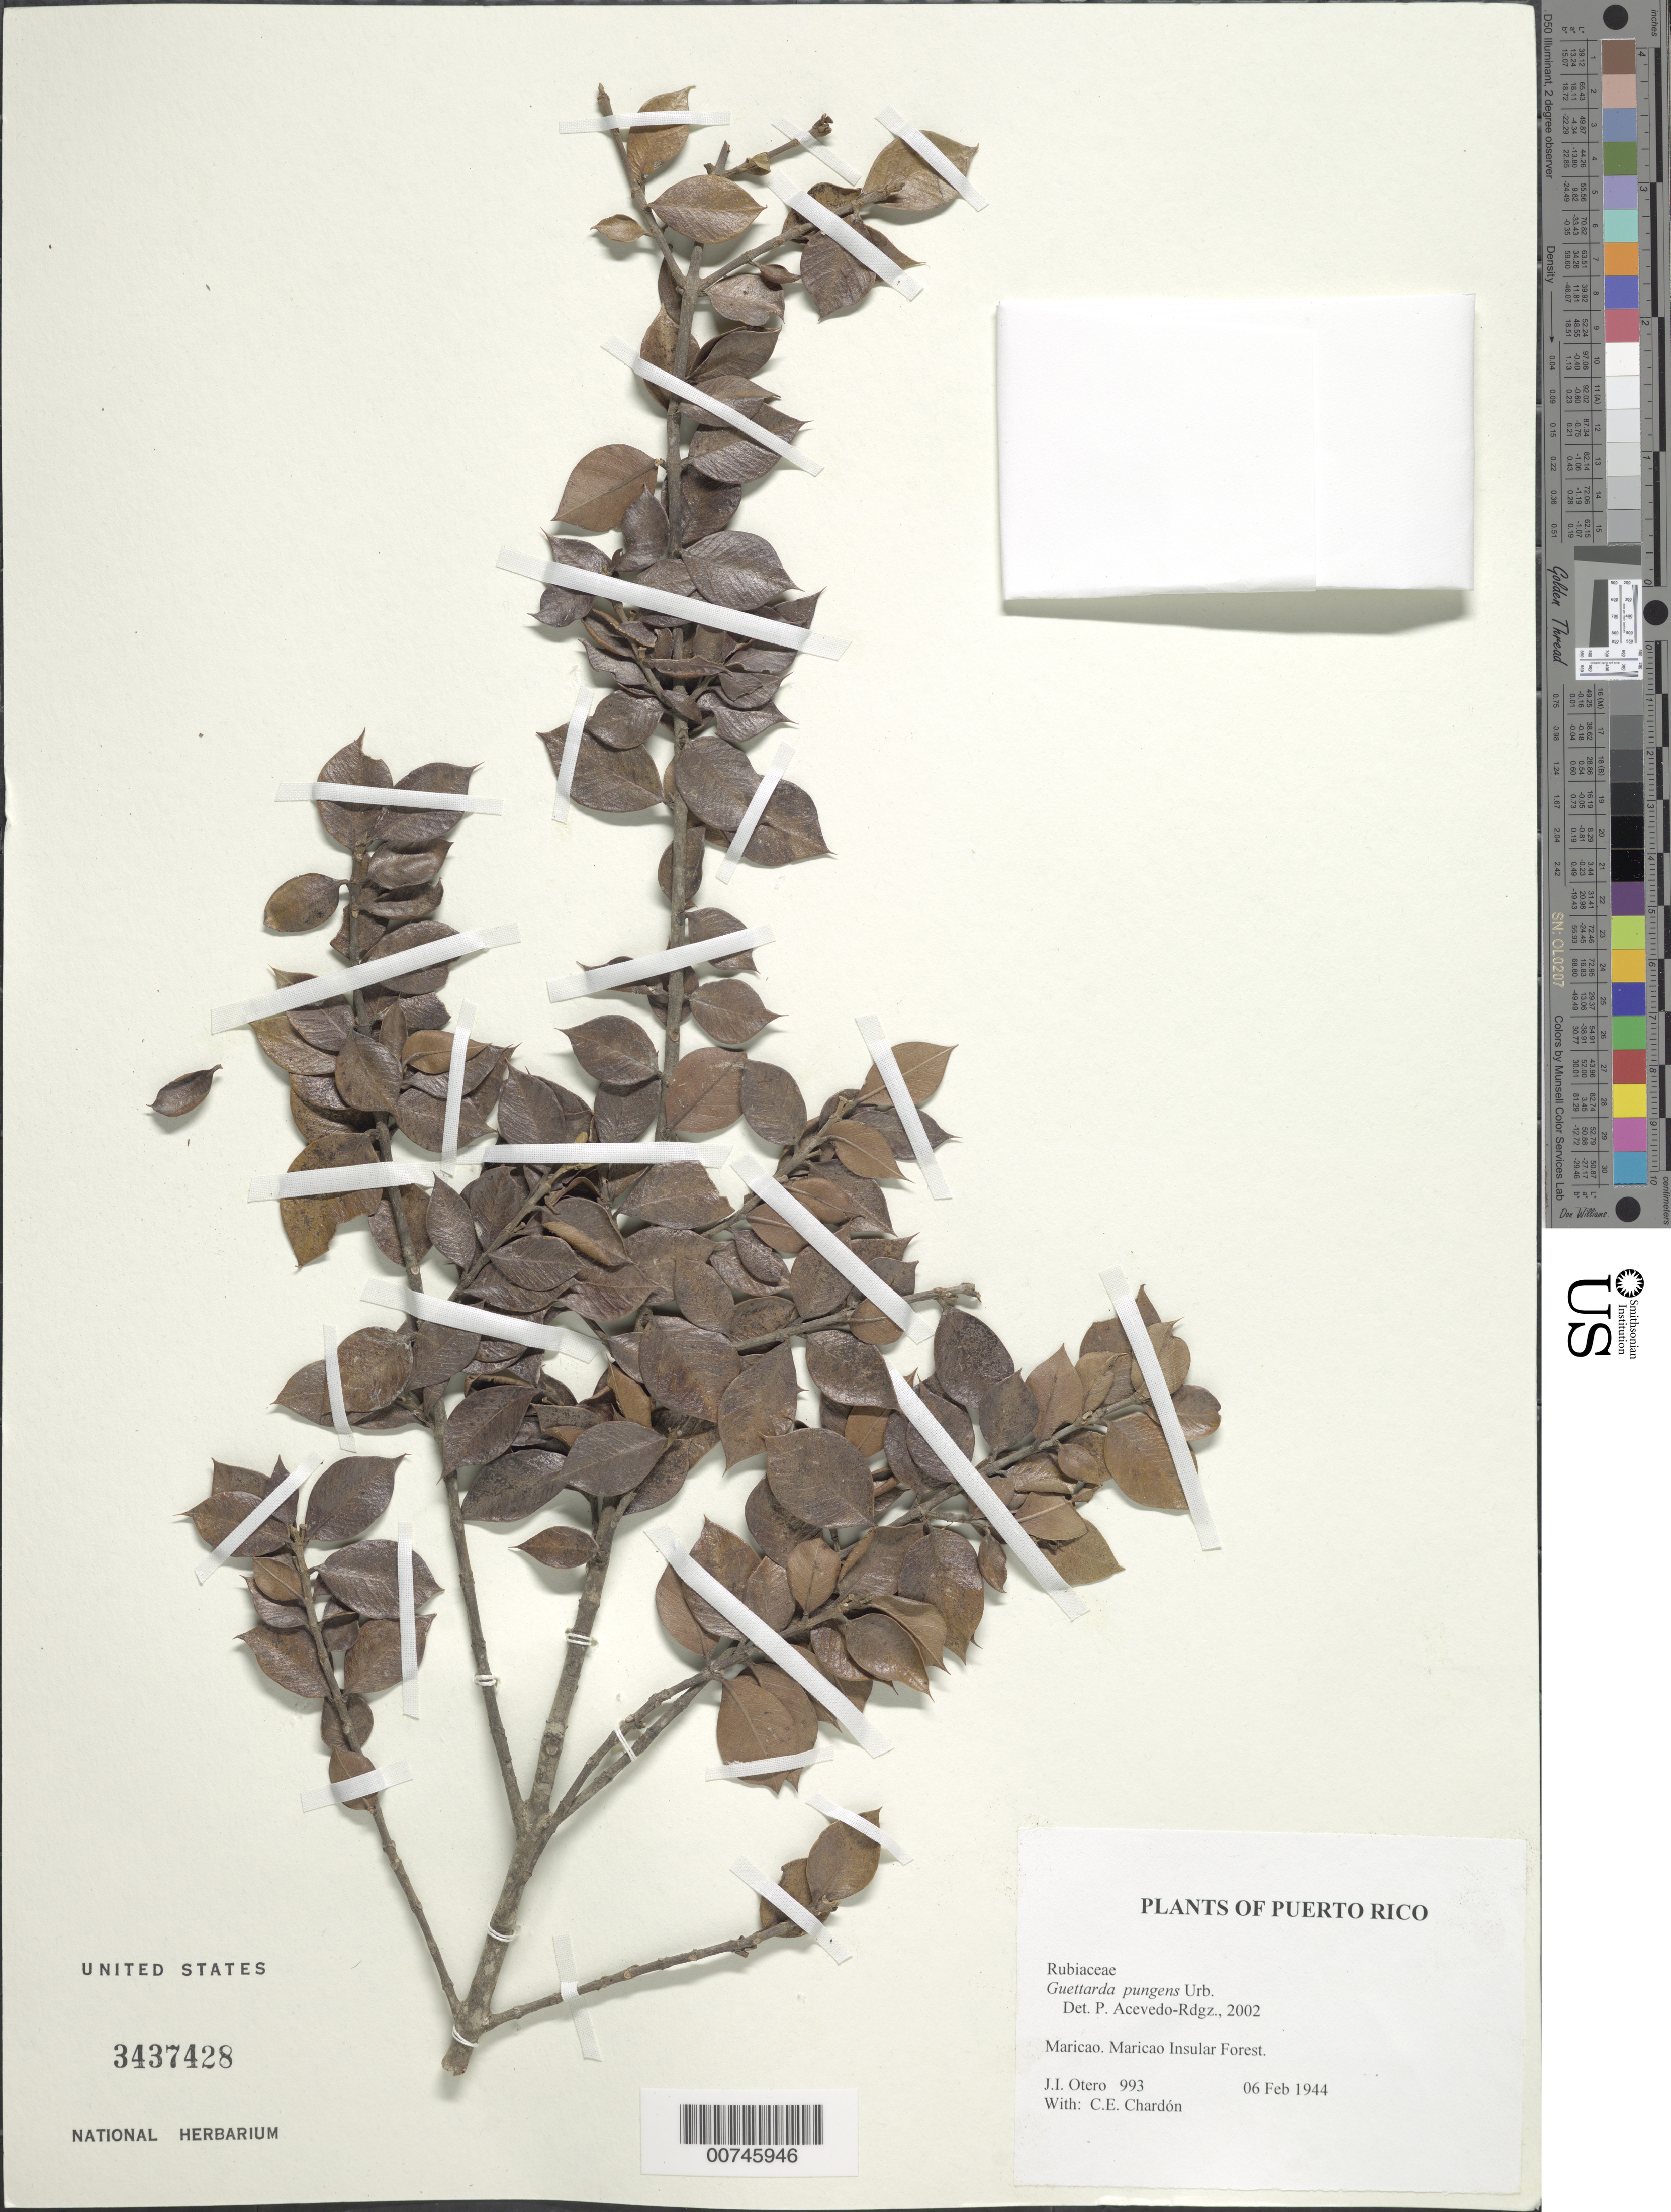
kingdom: Plantae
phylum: Tracheophyta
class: Magnoliopsida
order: Gentianales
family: Rubiaceae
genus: Guettarda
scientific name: Guettarda pungens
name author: Urb.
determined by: Acevedo-Rodríguez, P., (BOT), Smithsonian Institution - National Museum of Natural History (UNITED STATES)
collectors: J. Otero & C. E. Chardón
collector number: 993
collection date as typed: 06 Feb 1944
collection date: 1944-02-06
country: Puerto Rico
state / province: Maricao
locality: Maricao Insular Forest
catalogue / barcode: US 3437428